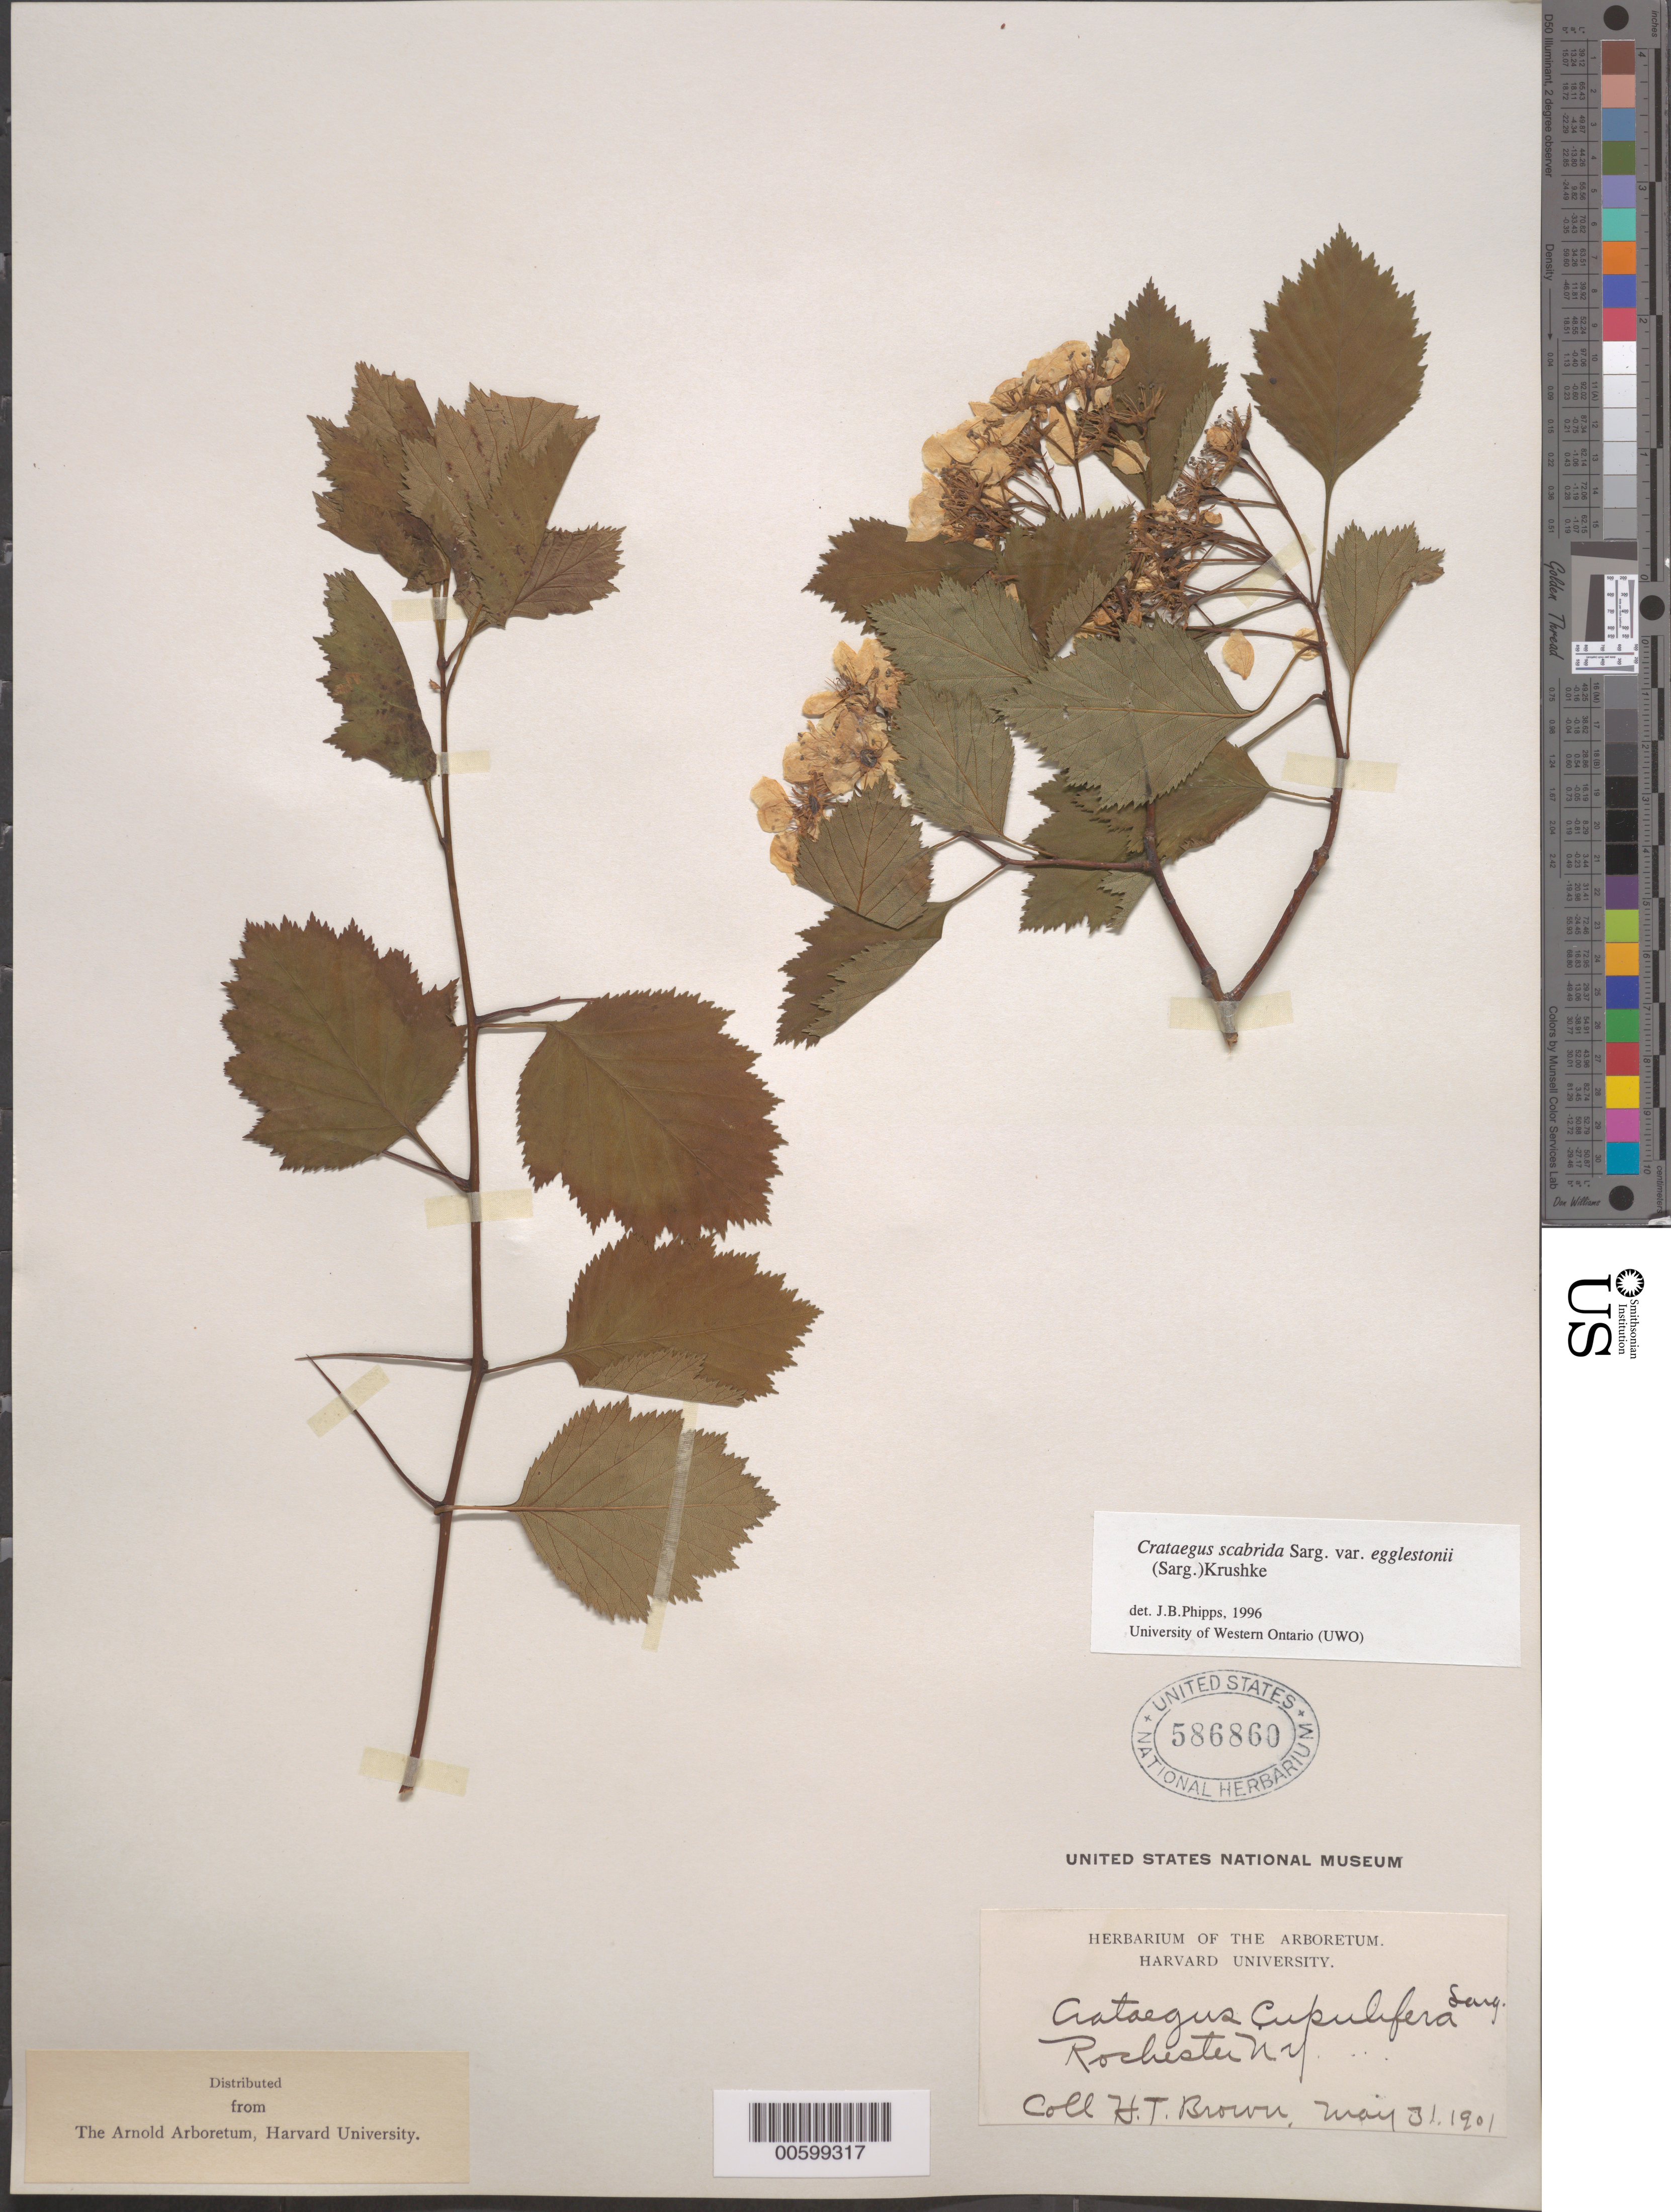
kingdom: Plantae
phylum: Tracheophyta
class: Magnoliopsida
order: Rosales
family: Rosaceae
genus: Crataegus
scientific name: Crataegus scabrida var. egglestonii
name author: Sarg.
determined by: Phipps, James B., (UWO), University of Western Ontario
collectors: H. T. Brown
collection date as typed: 31 May 1901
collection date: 1901-05-31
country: United States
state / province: New York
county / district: Monroe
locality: Rochester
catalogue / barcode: US 586860